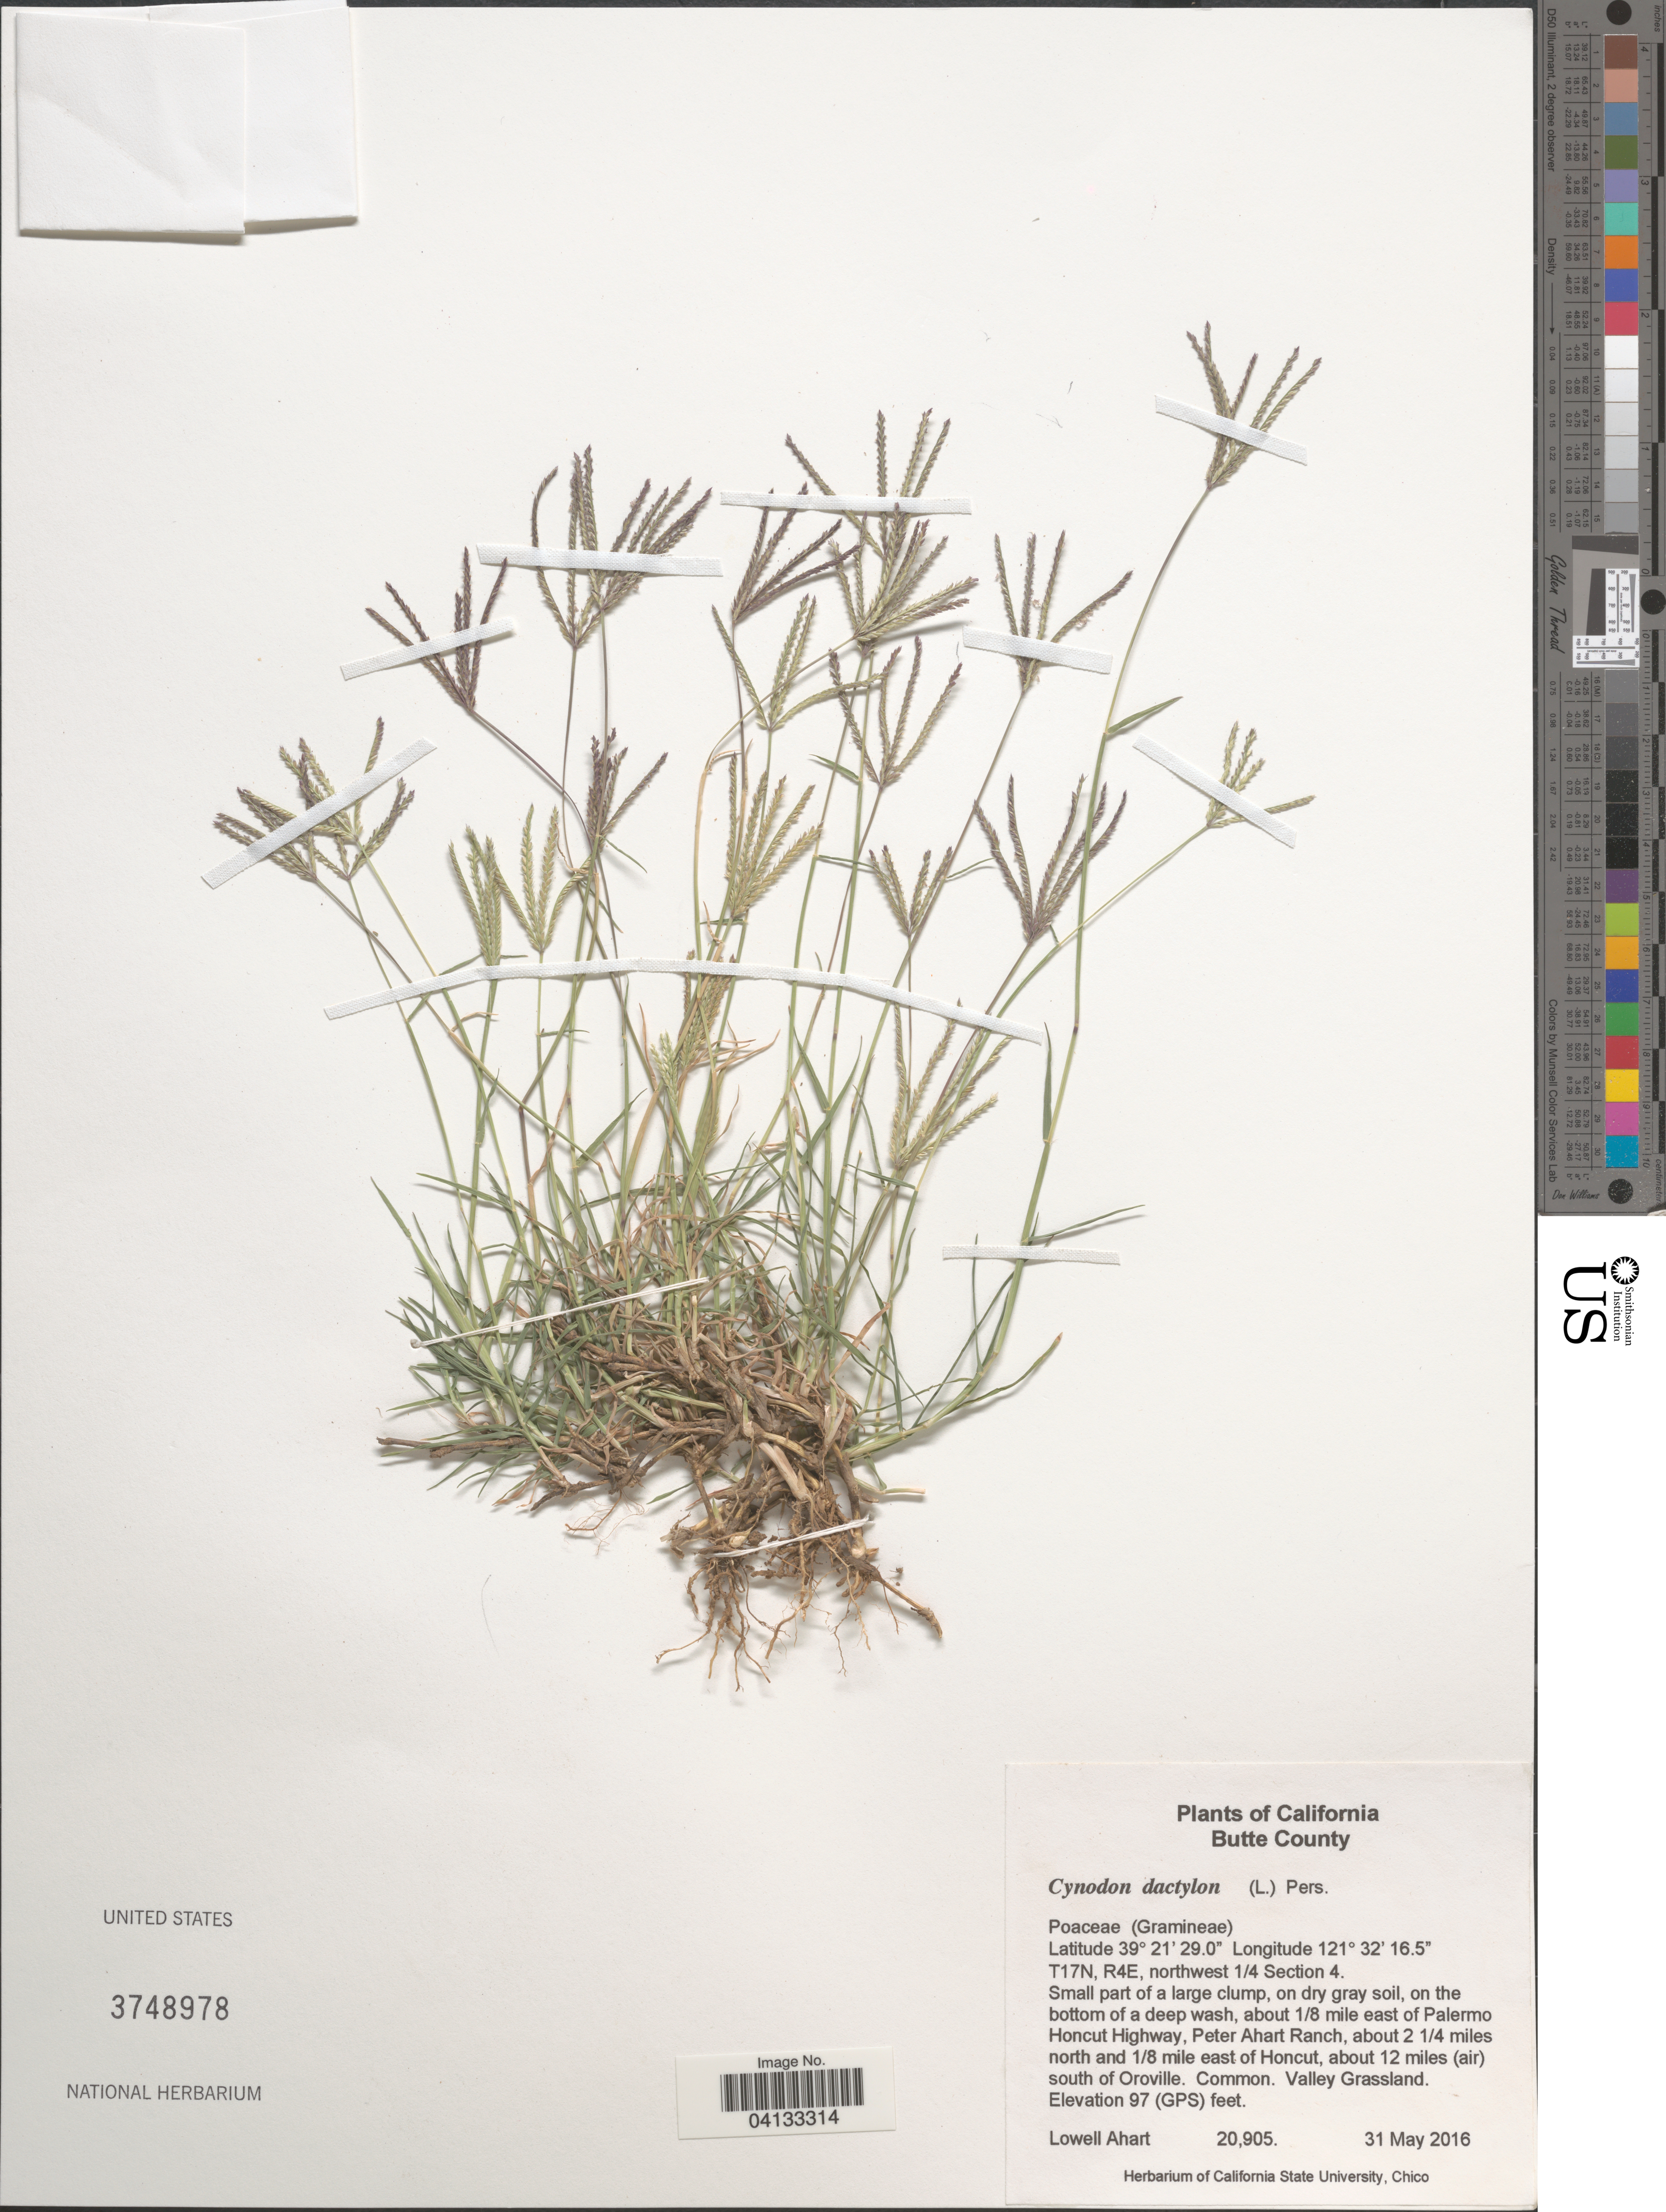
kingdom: Plantae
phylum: Tracheophyta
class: Liliopsida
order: Poales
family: Poaceae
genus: Cynodon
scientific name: Cynodon dactylon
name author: (L.) Pers.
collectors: L. Ahart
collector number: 20905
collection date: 2016-05-31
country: United States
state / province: California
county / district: Butte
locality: Butte County. T17N, R4E, northwest 1/4 Section 4. About 1/8 mile east of Palermo Honcut Highway, Peter Ahart Ranch, about 2 1/4 miles north and 1/8 mile east of Honcut, about 12 miles (air) south of Oroville. Valley Grassland.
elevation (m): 30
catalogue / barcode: US 3748978